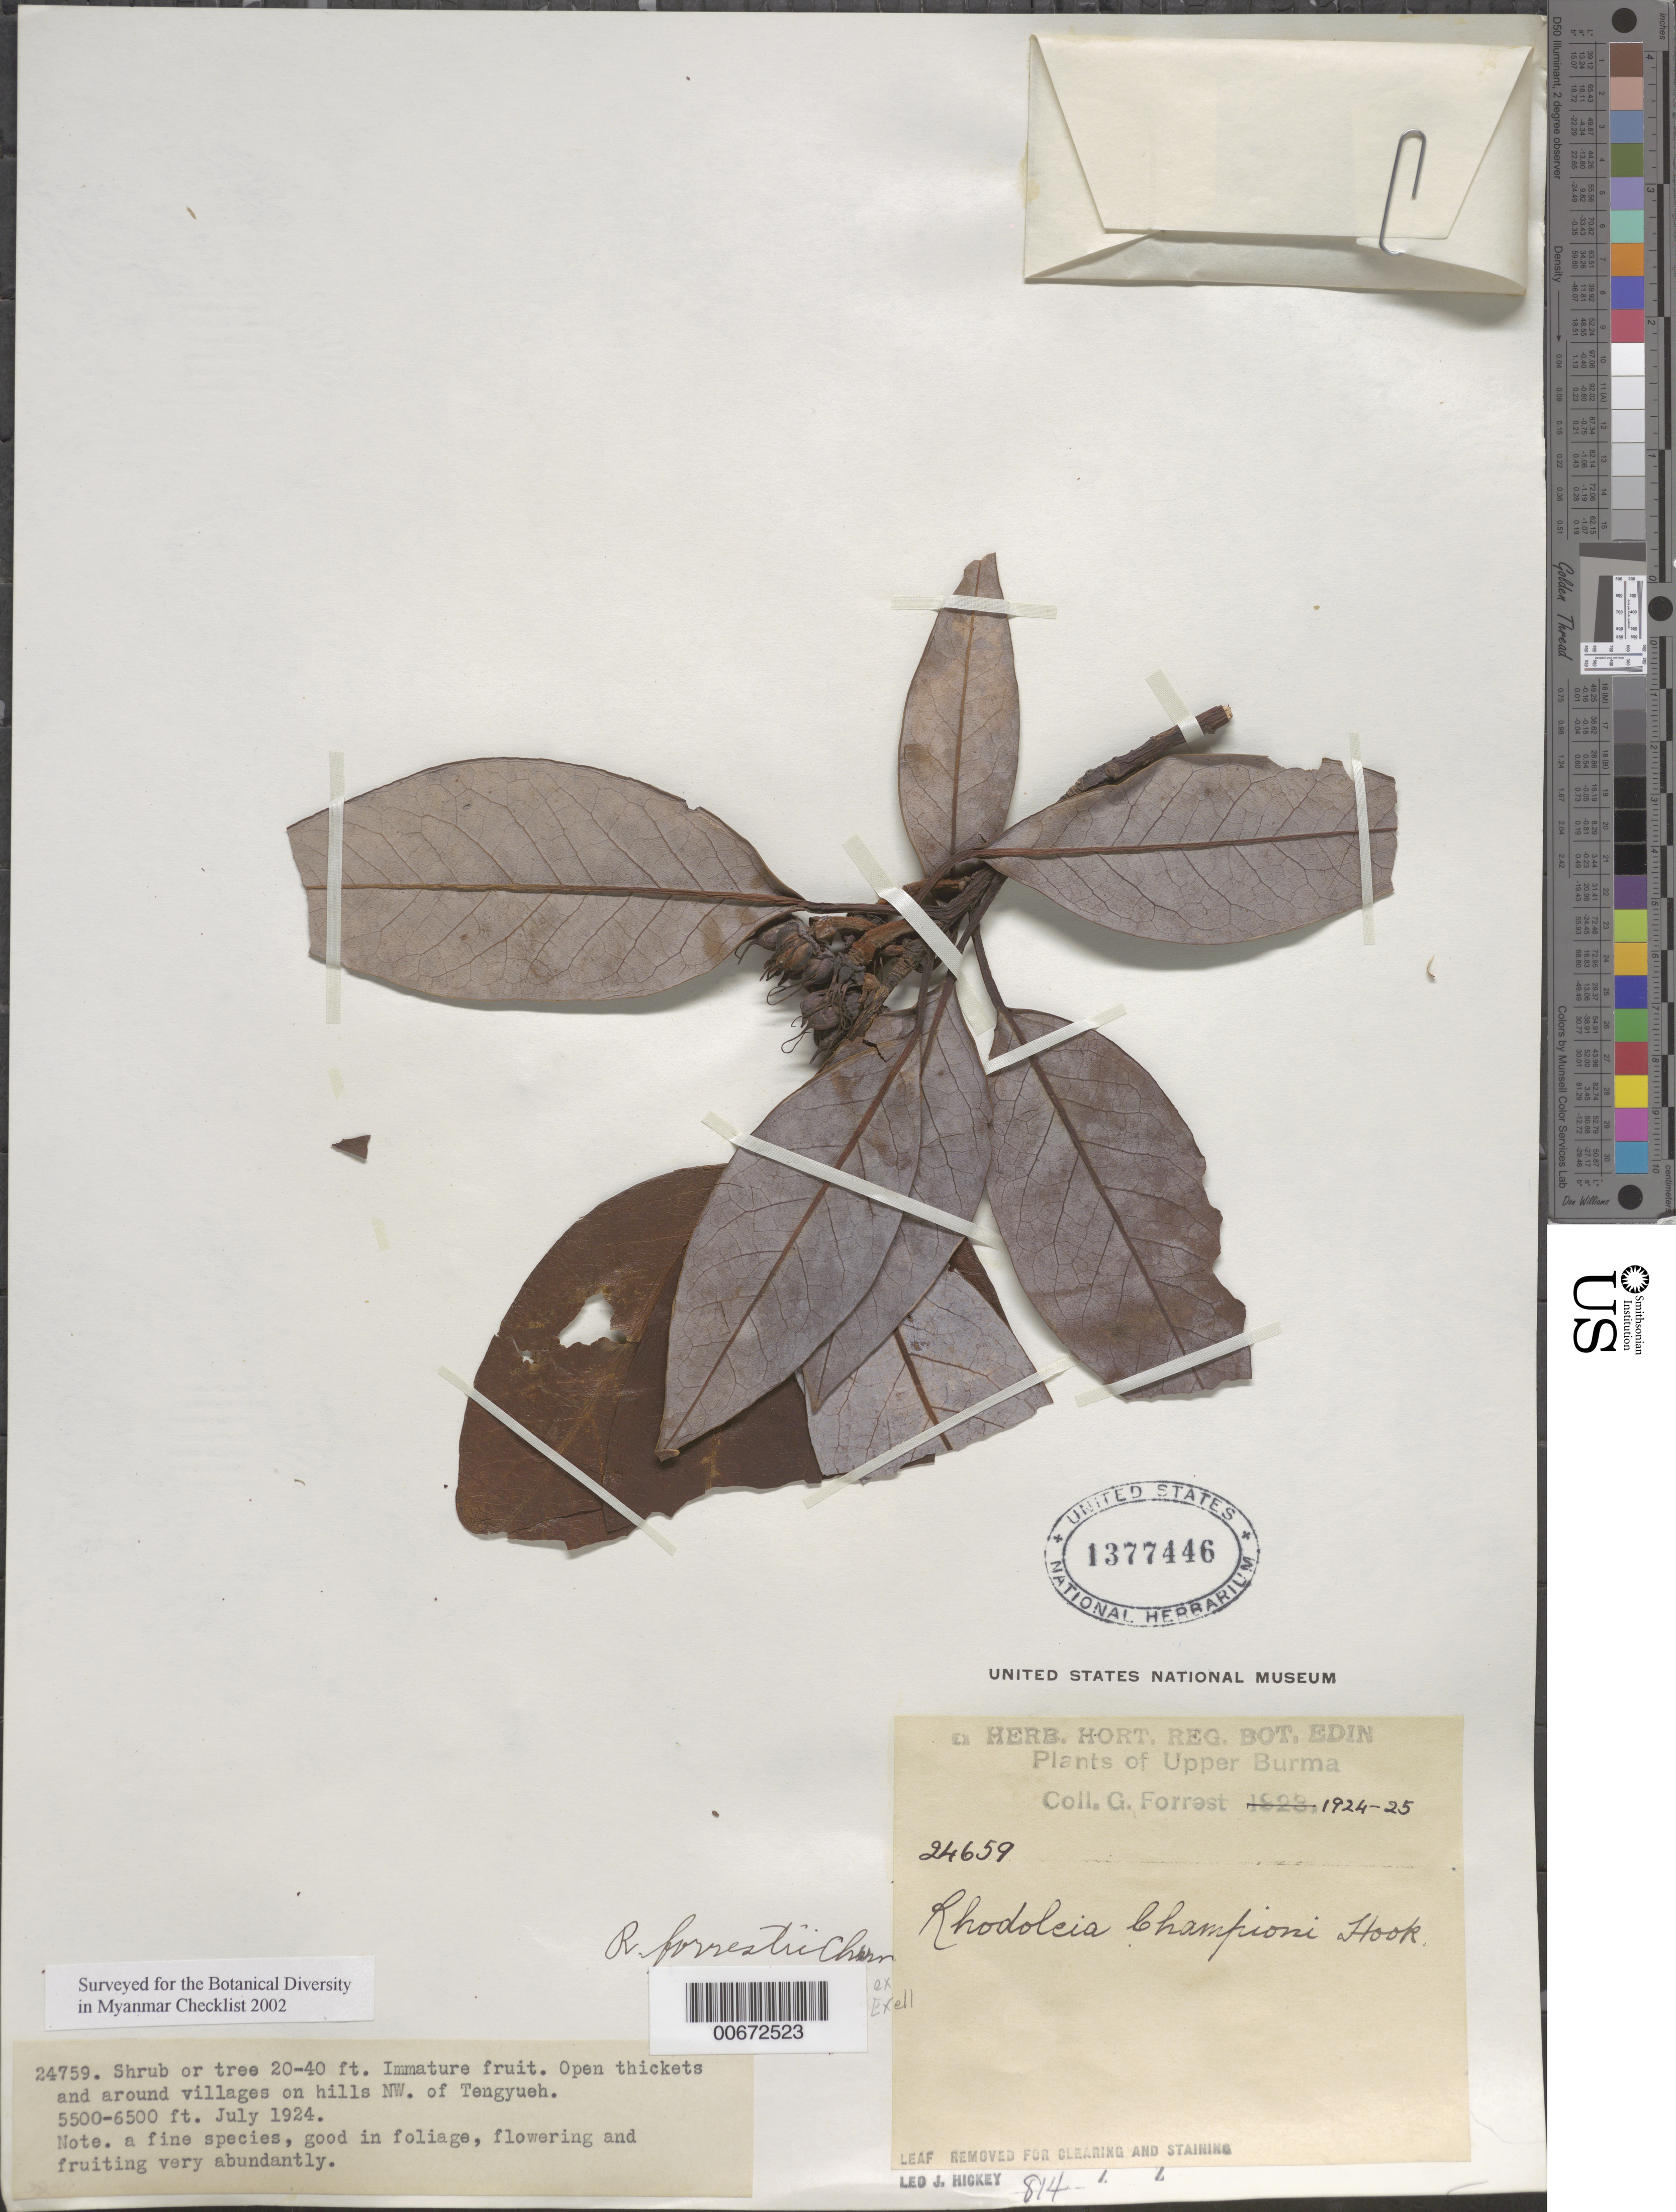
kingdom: Plantae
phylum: Tracheophyta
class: Magnoliopsida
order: Saxifragales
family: Hamamelidaceae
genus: Rhodoleia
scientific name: Rhodoleia forrestii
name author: Chun ex Exell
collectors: G. Forrest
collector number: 24659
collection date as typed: Jul 1924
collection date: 1924-07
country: Myanmar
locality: Upper Burma, NW of Tengyueh.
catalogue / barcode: US 1377446